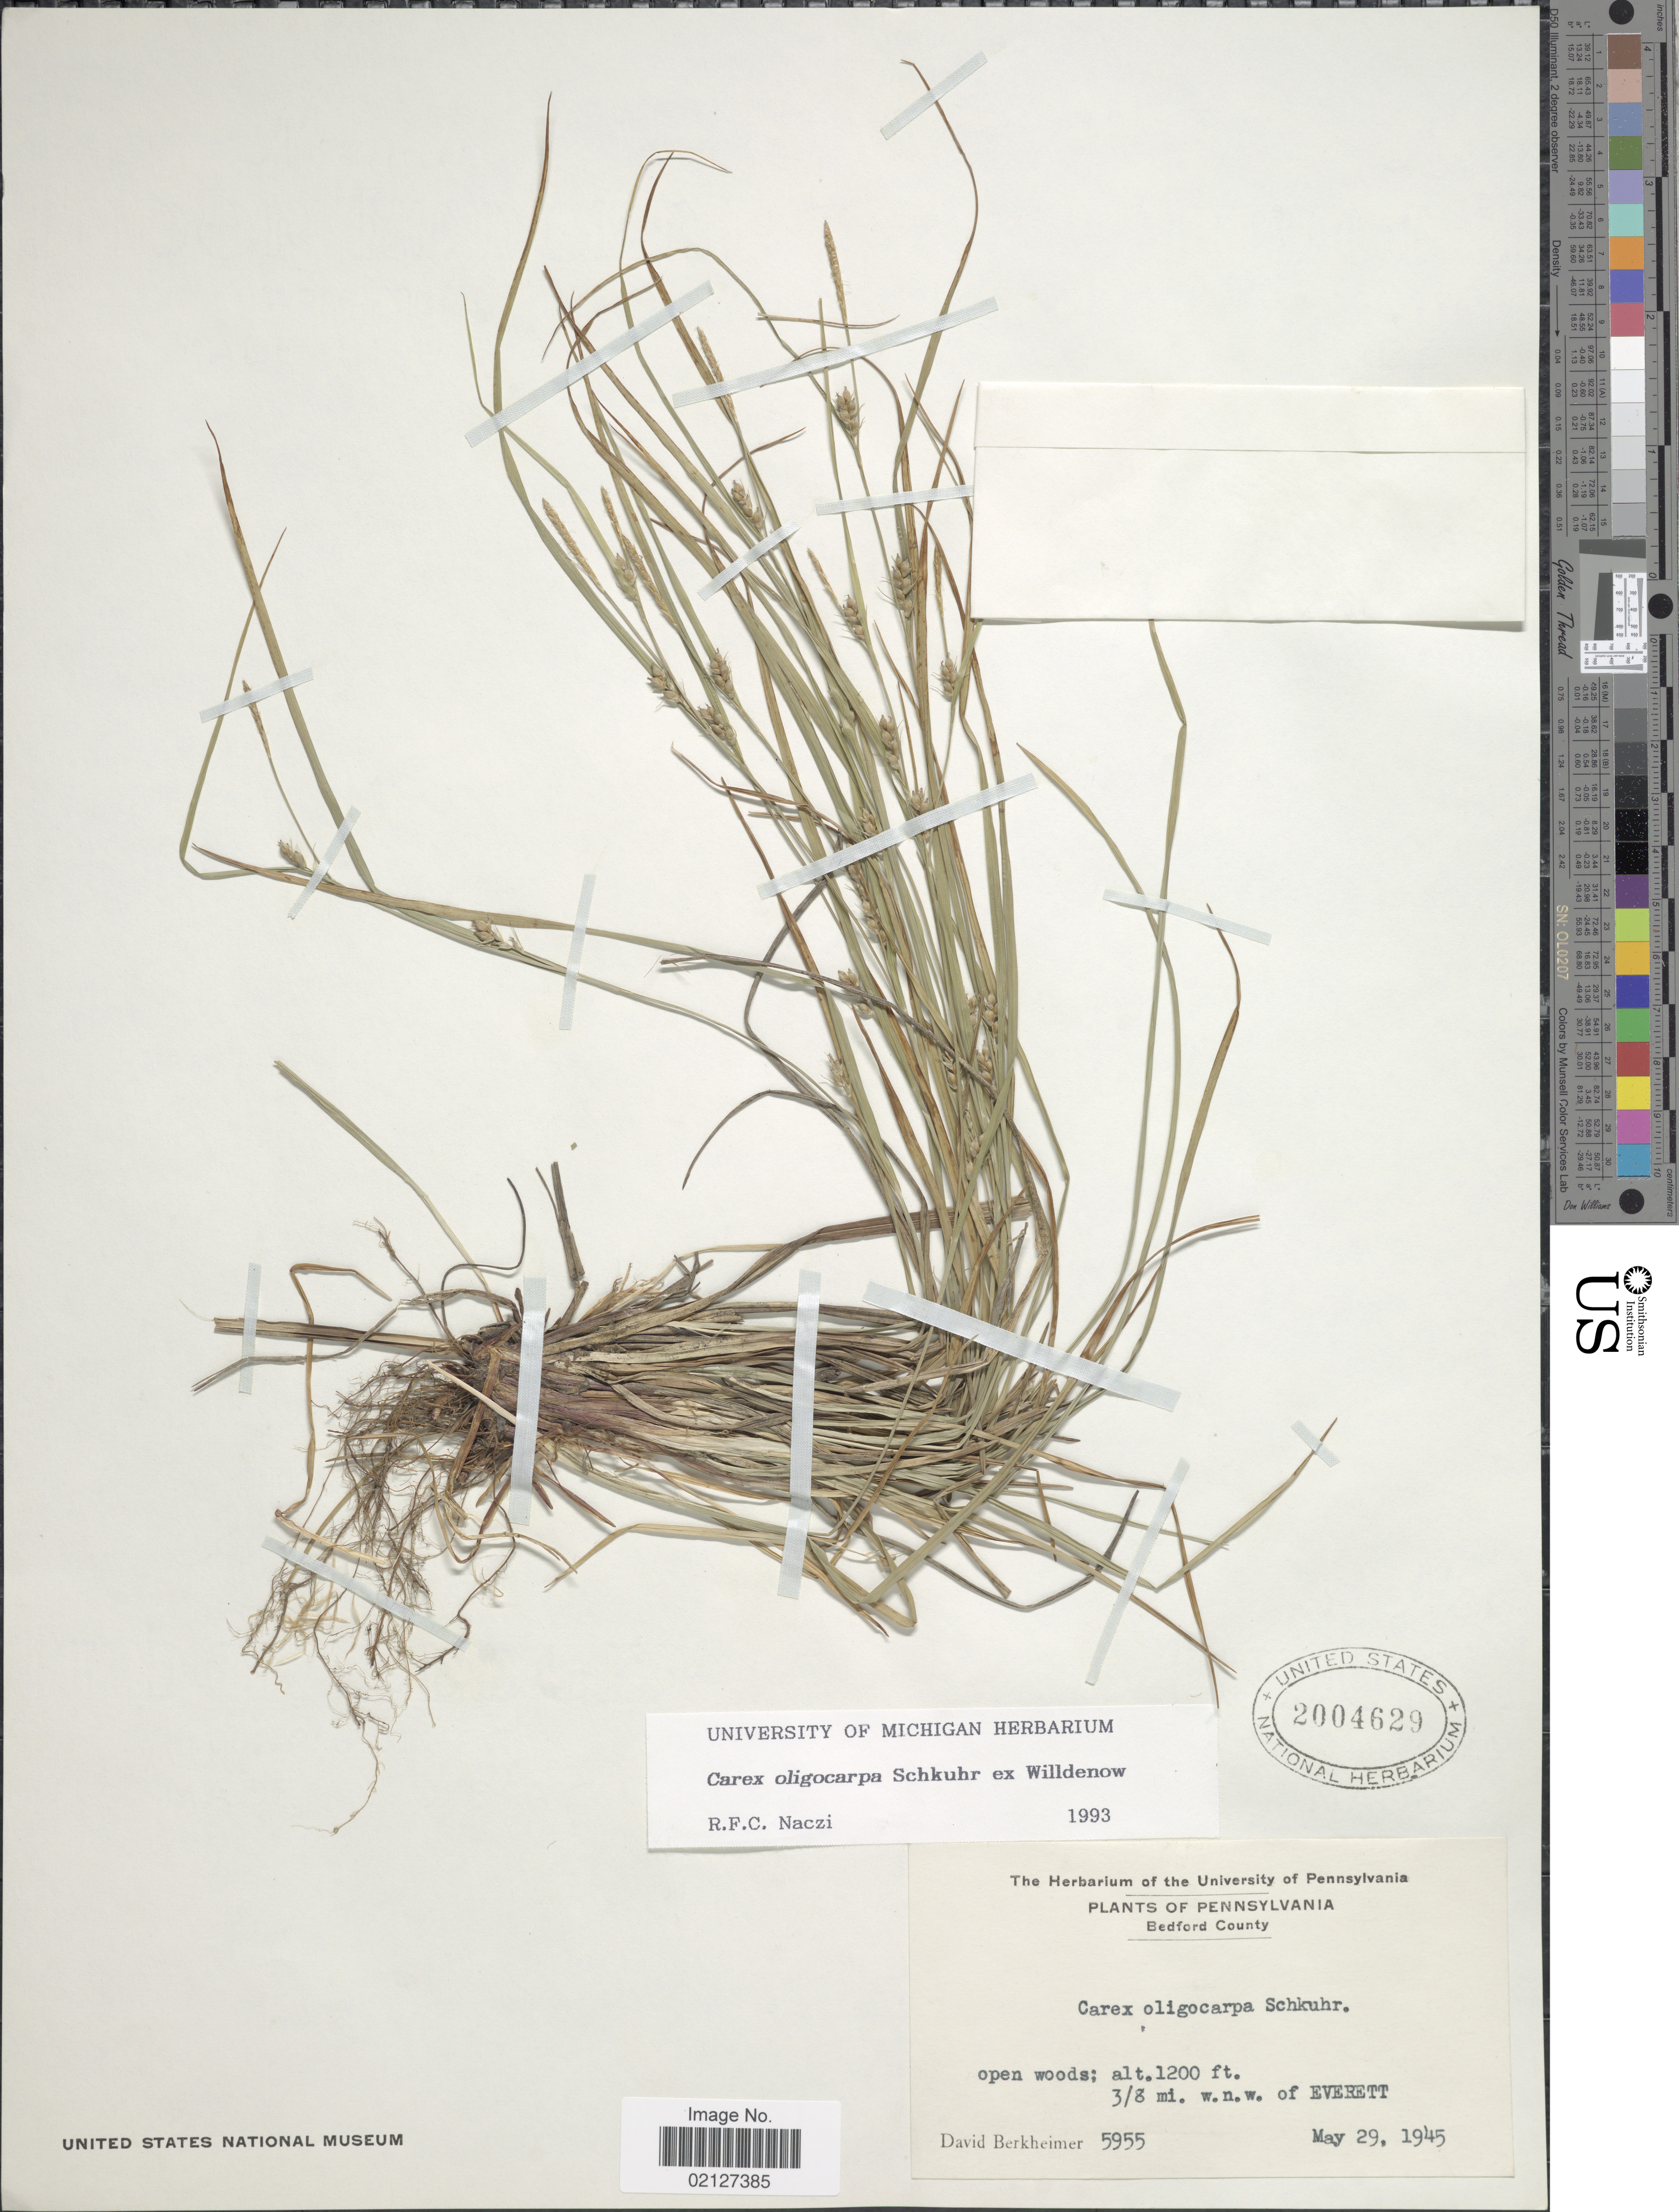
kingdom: Plantae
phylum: Tracheophyta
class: Liliopsida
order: Poales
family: Cyperaceae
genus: Carex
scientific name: Carex oligocarpa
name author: Willd.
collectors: D. Berkheimer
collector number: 5955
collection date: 1945-05-29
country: United States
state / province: Pennsylvania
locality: Bedford County, open woods, 3/8 mi. w.n.w. of Everett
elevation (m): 366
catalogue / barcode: US 2004629